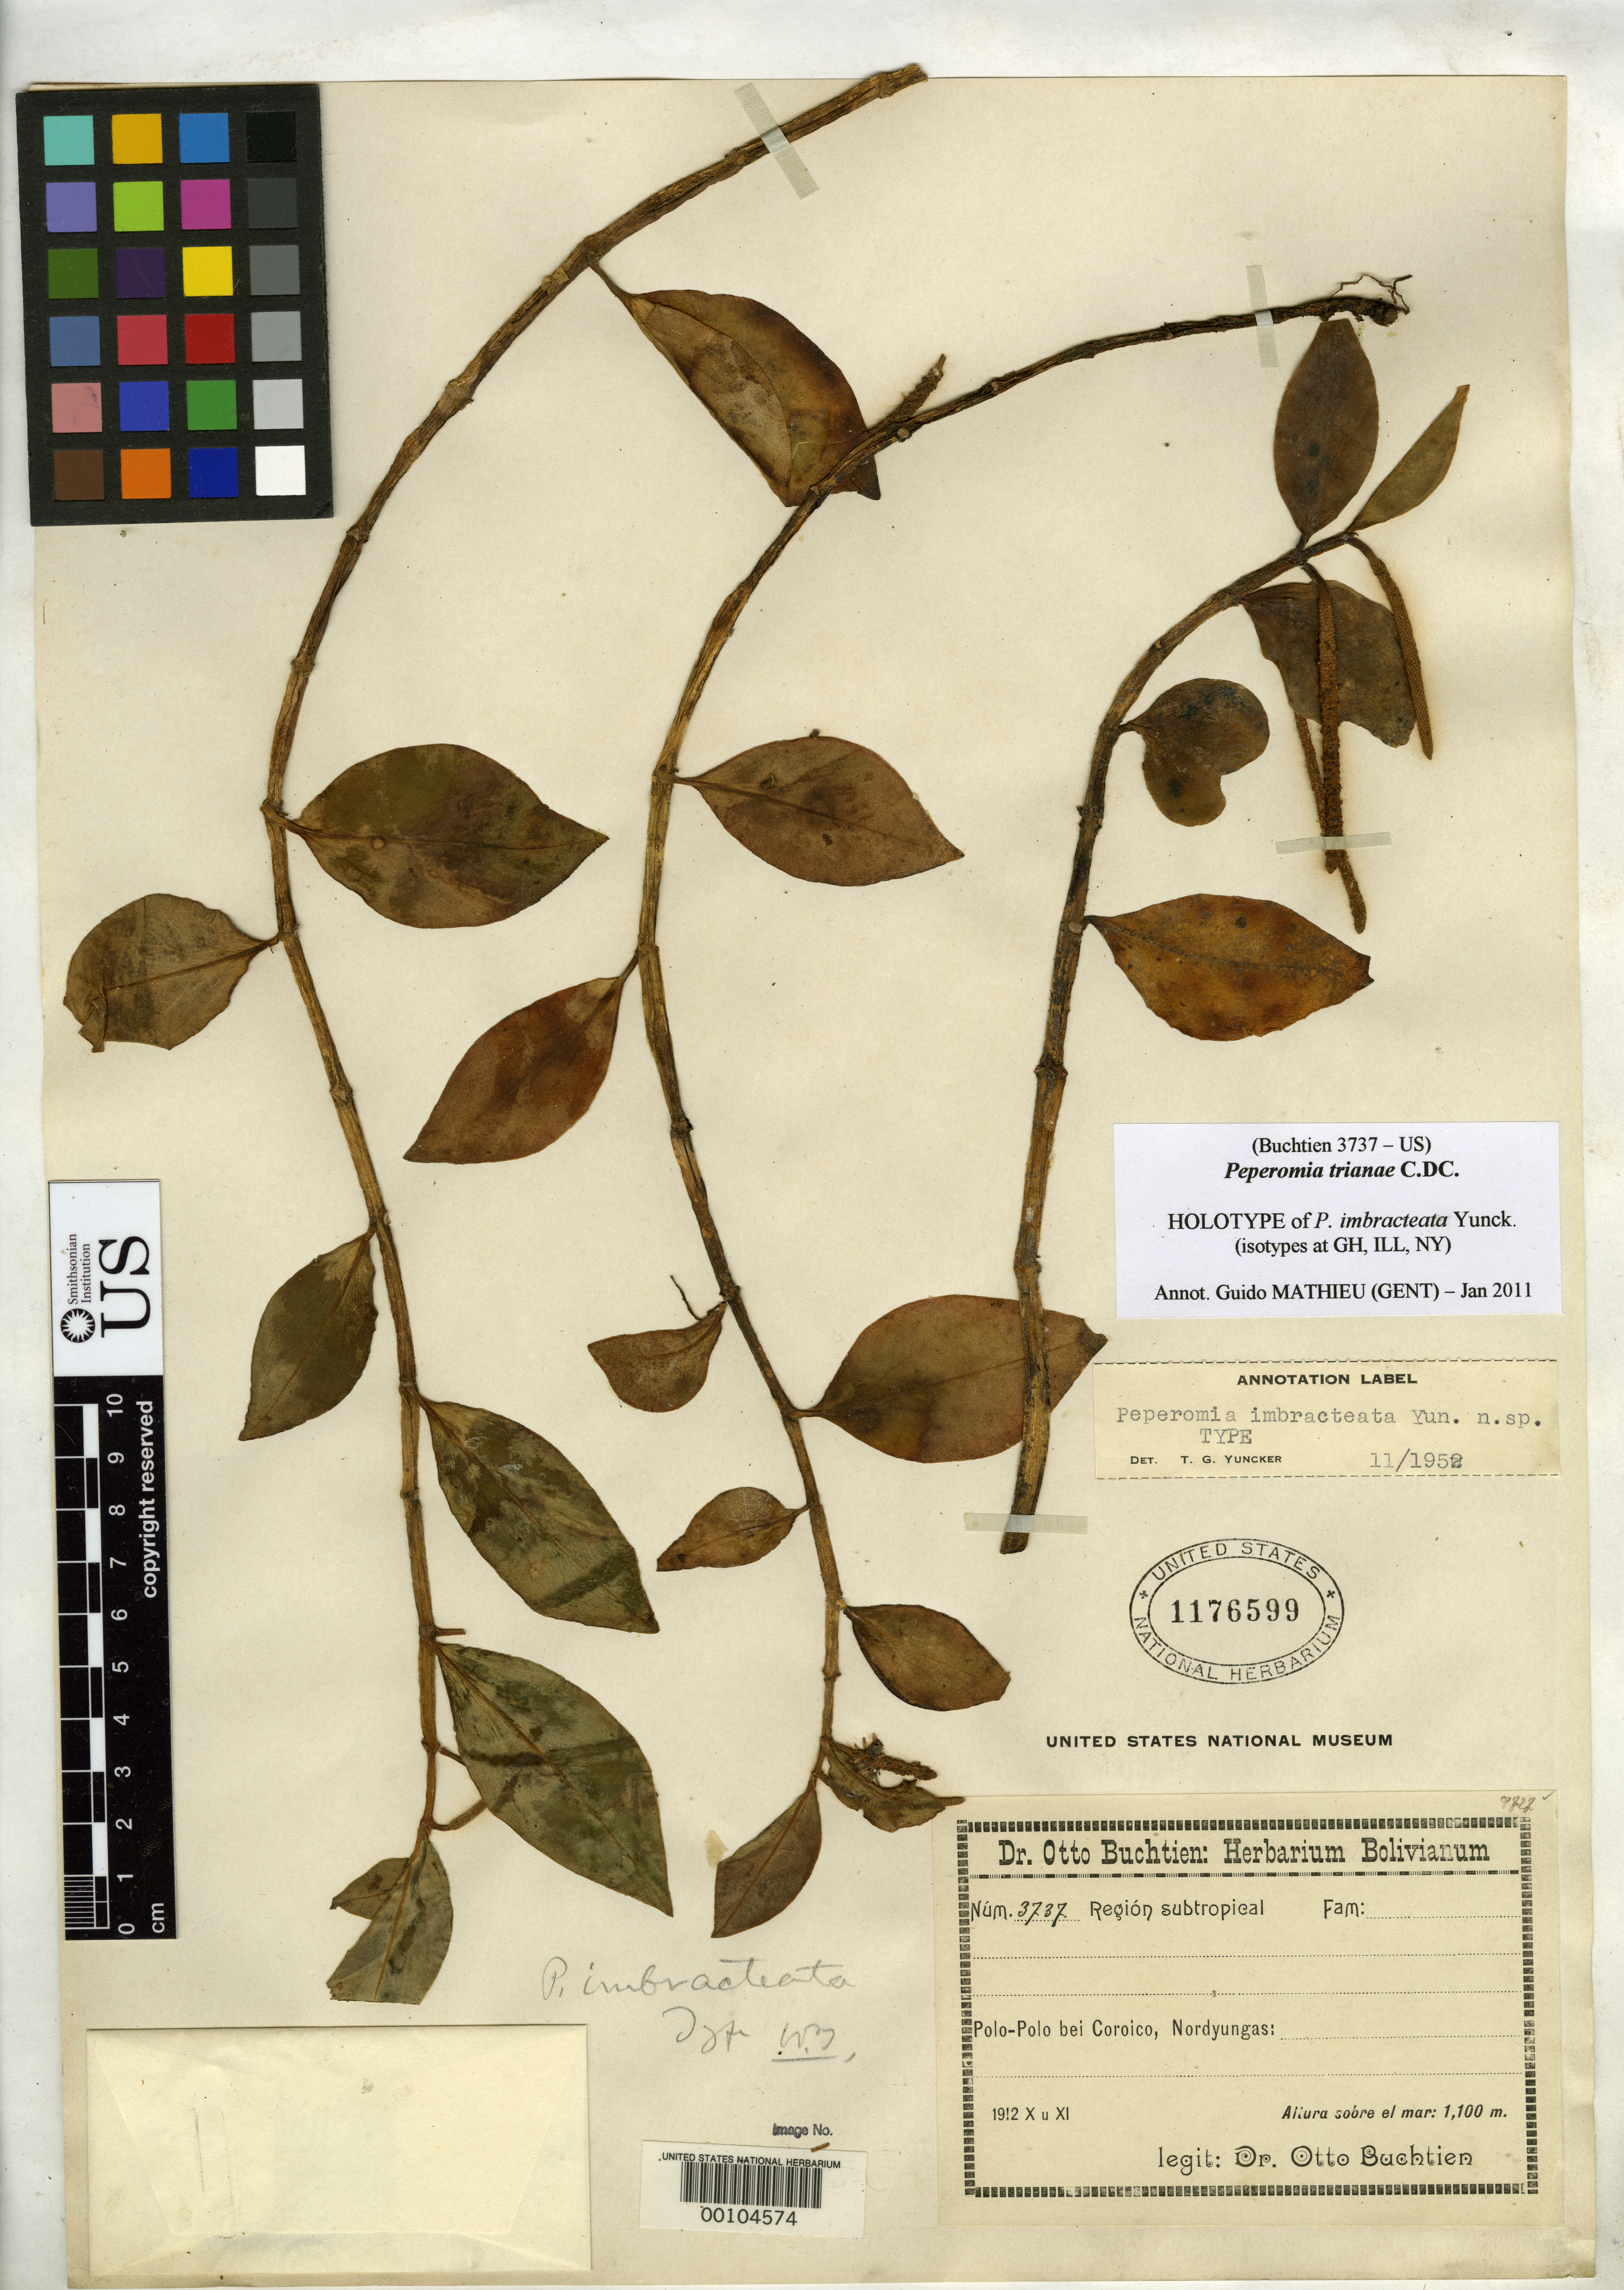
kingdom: Plantae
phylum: Tracheophyta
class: Magnoliopsida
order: Piperales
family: Piperaceae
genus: Peperomia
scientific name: Peperomia imbracteata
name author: Yunck.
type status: Holotype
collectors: O. Buchtien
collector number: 3737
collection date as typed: Oct 1912 to -- Nov 1912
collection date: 1912-10/1912-11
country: Bolivia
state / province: La Paz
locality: Polo-Polo near Coroico, Yungas.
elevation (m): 1100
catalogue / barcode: US 1176599